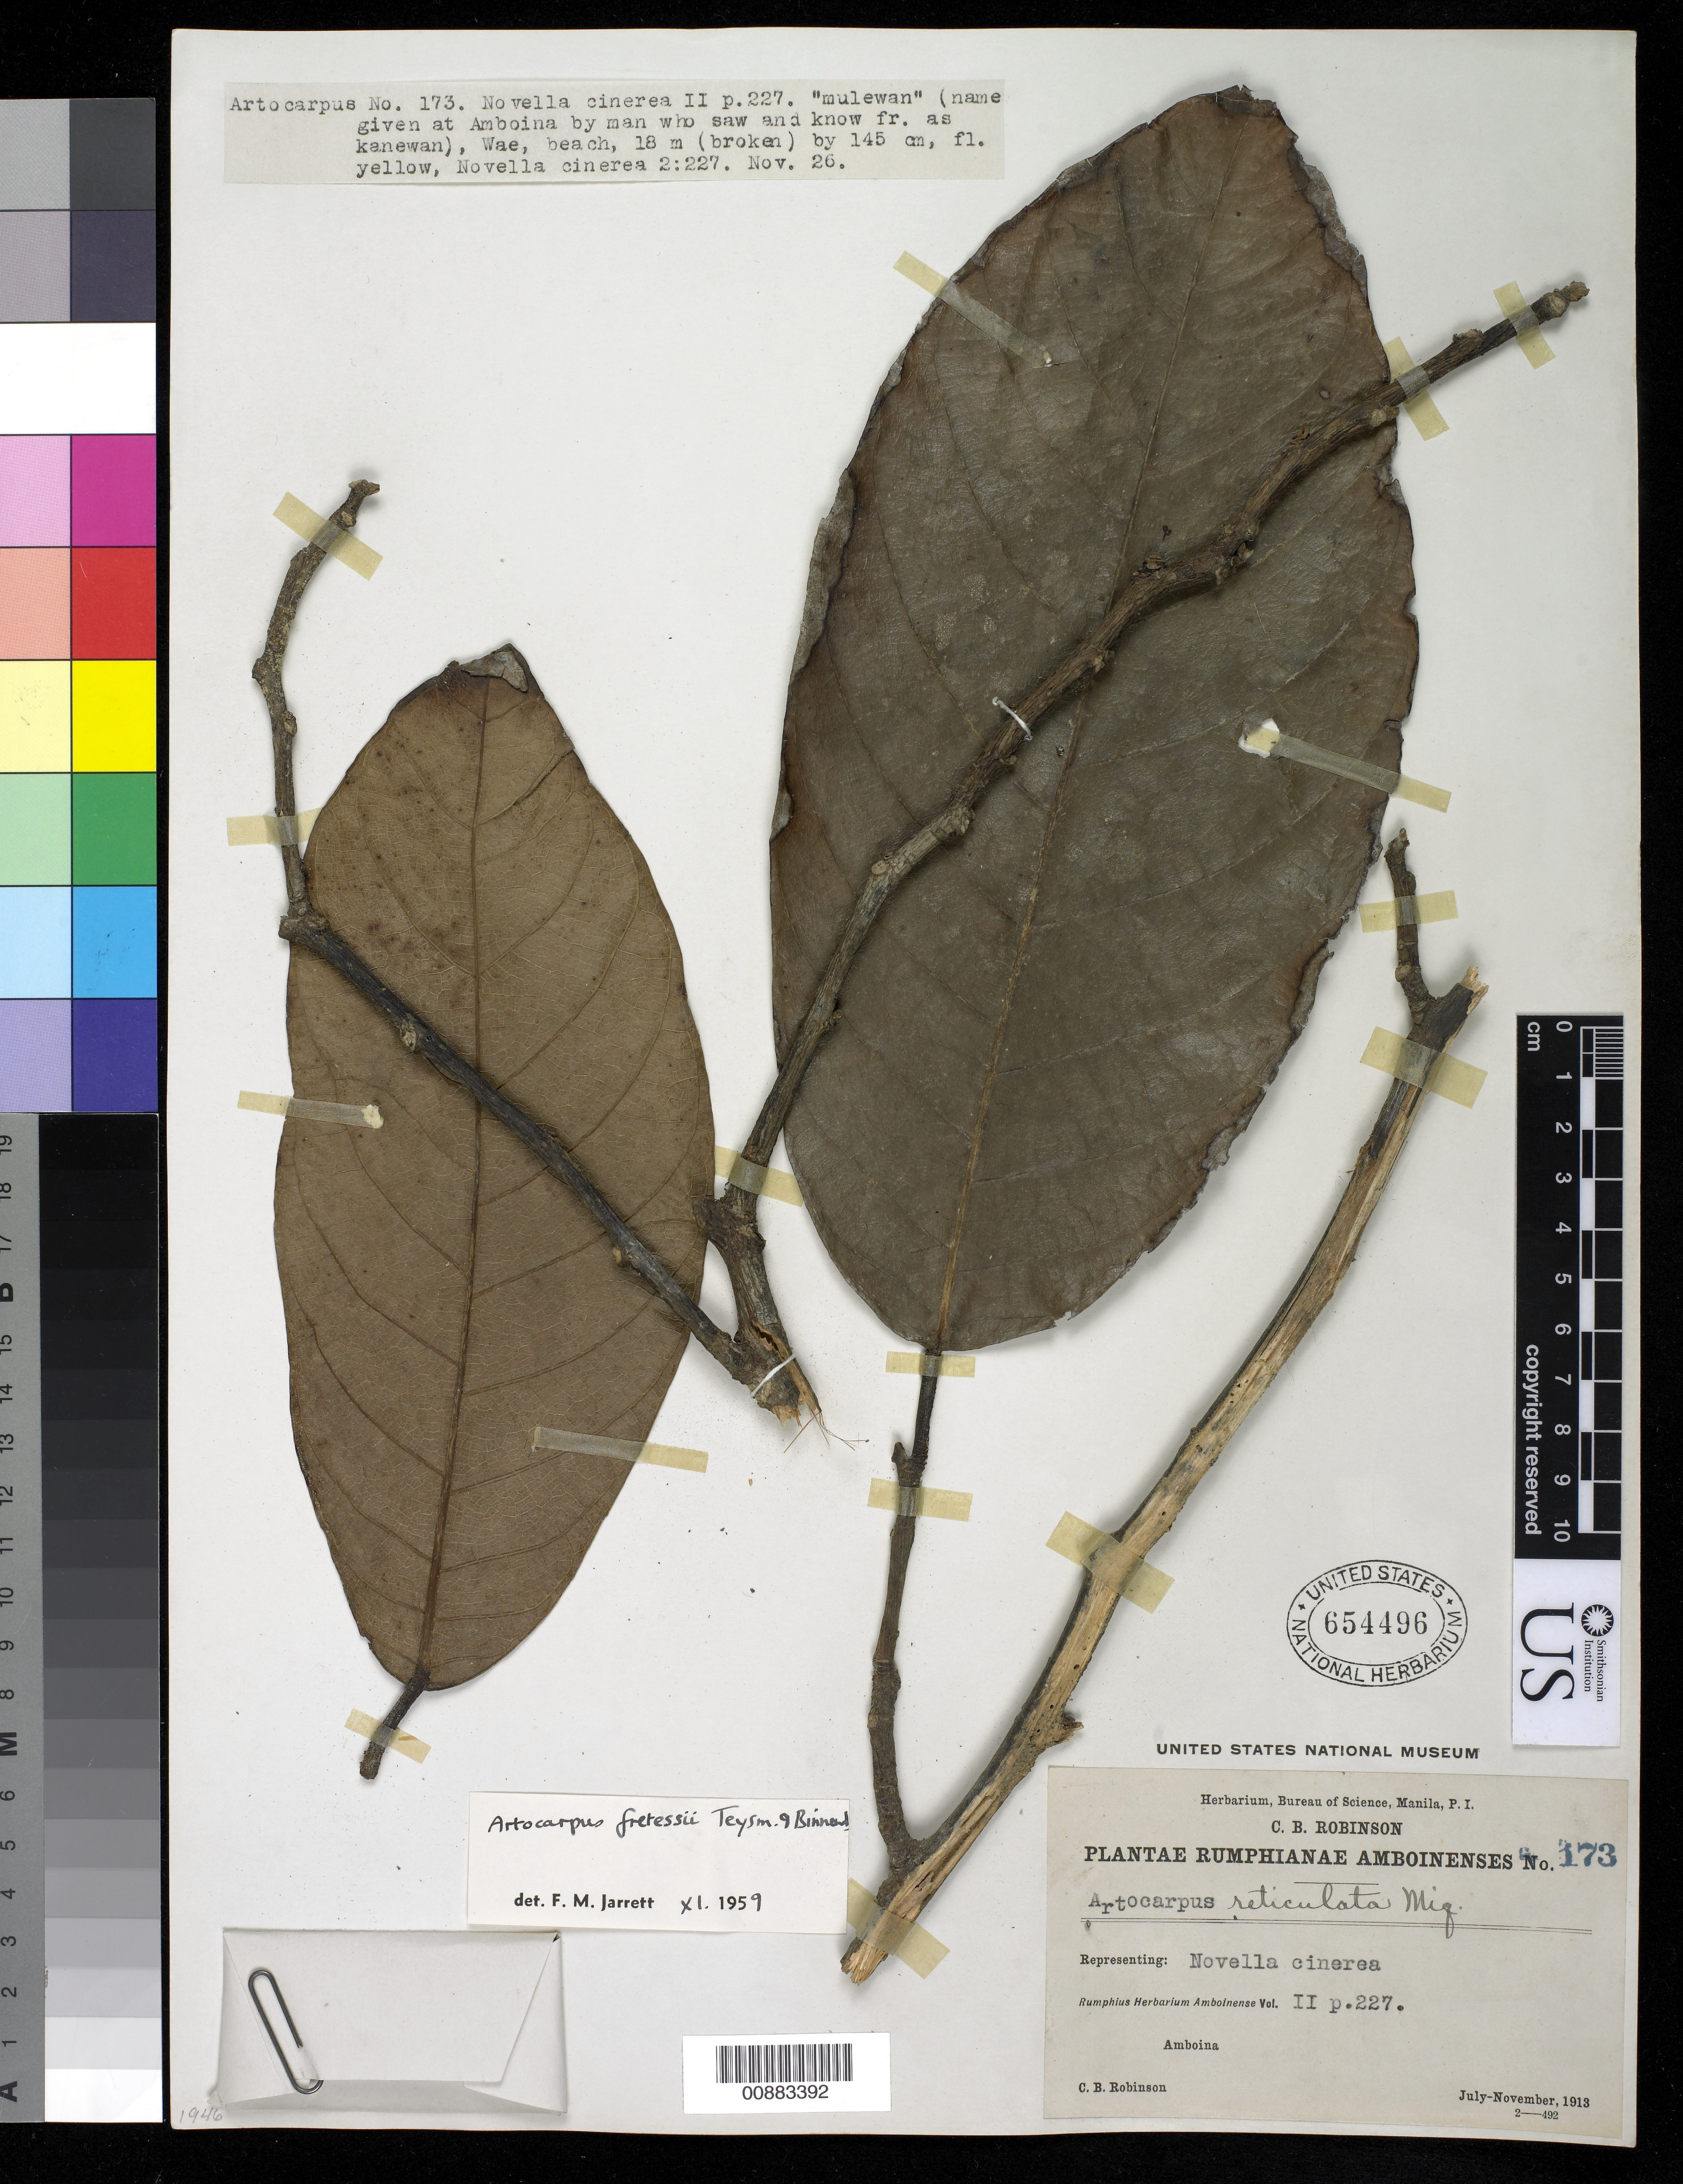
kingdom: Plantae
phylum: Tracheophyta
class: Magnoliopsida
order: Rosales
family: Moraceae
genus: Artocarpus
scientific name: Artocarpus fretessii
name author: Teijsm. & Binn. ex Hassk.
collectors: C. Robinson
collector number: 173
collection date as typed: Jul 1913 to Nov 1913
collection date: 1913-07/1913-11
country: Philippines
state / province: National Capital Region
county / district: Manila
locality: Found in Amboina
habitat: beach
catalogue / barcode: US 654496